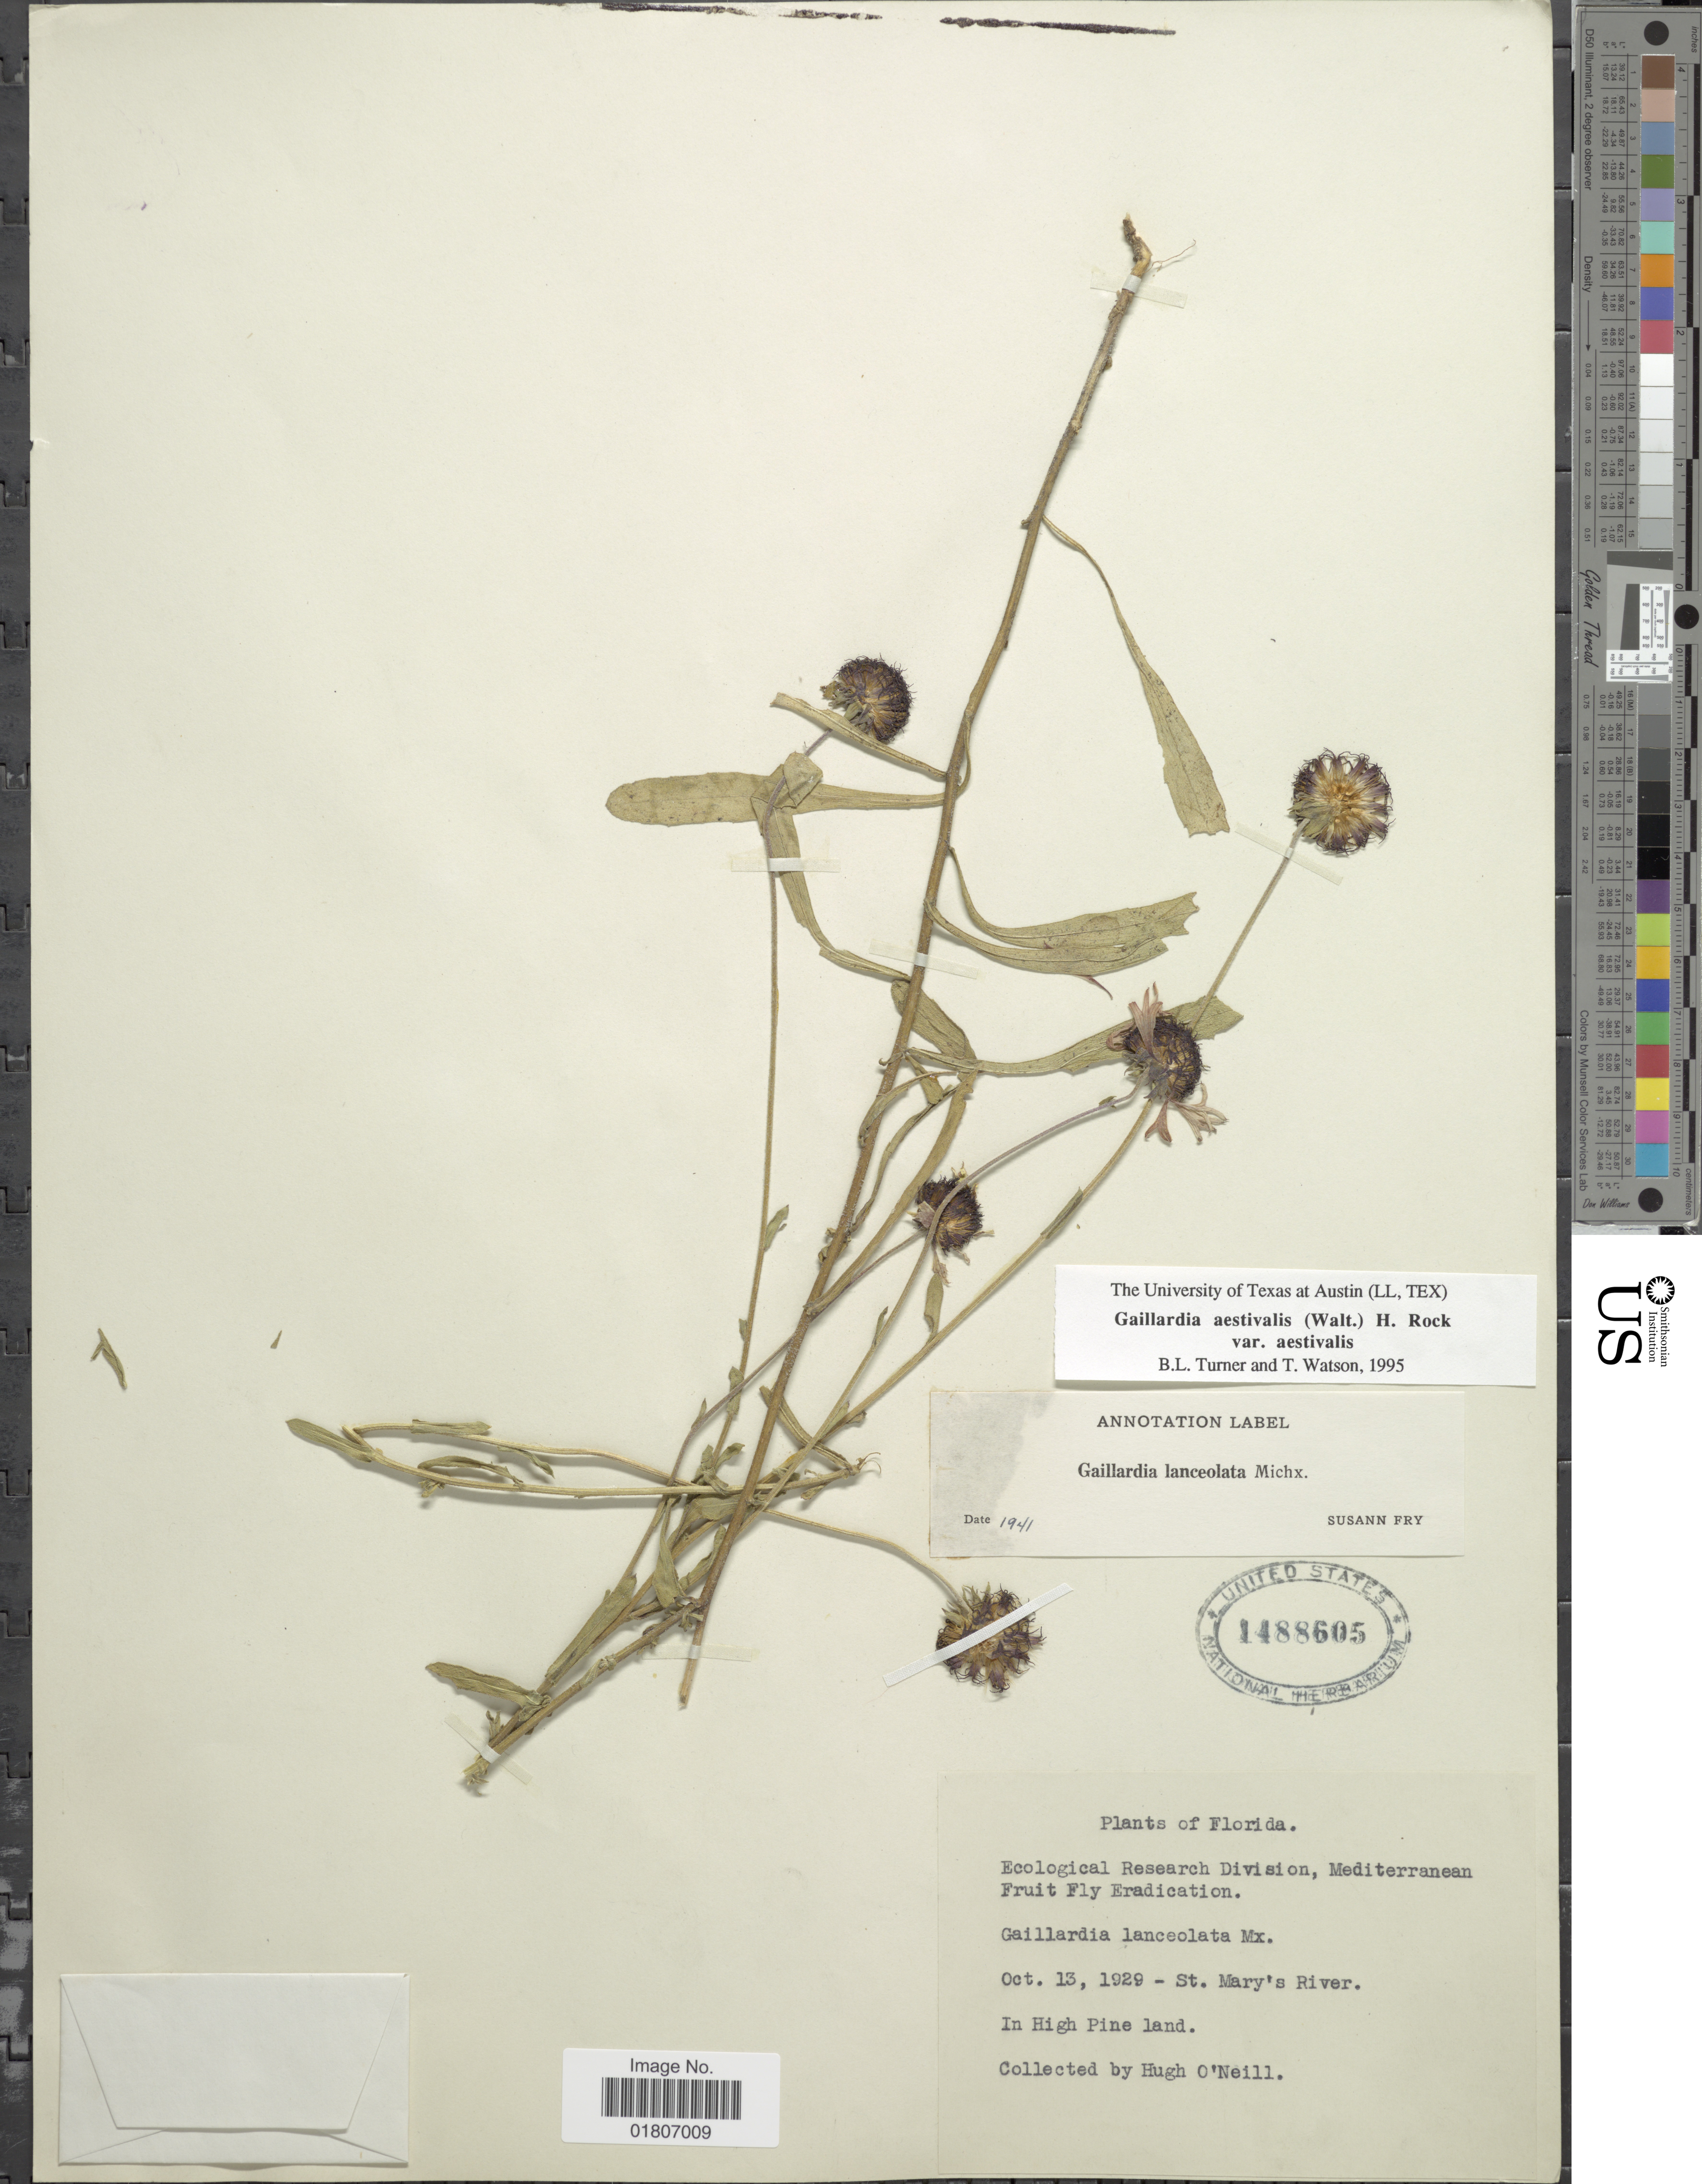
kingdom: Plantae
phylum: Tracheophyta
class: Magnoliopsida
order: Asterales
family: Asteraceae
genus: Gaillardia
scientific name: Gaillardia aestivalis var. aestivalis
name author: (Walter) H. Rock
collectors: H. O'Neill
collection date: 1929-10-13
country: United States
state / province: Florida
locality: St. Mary's River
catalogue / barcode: US 1488605